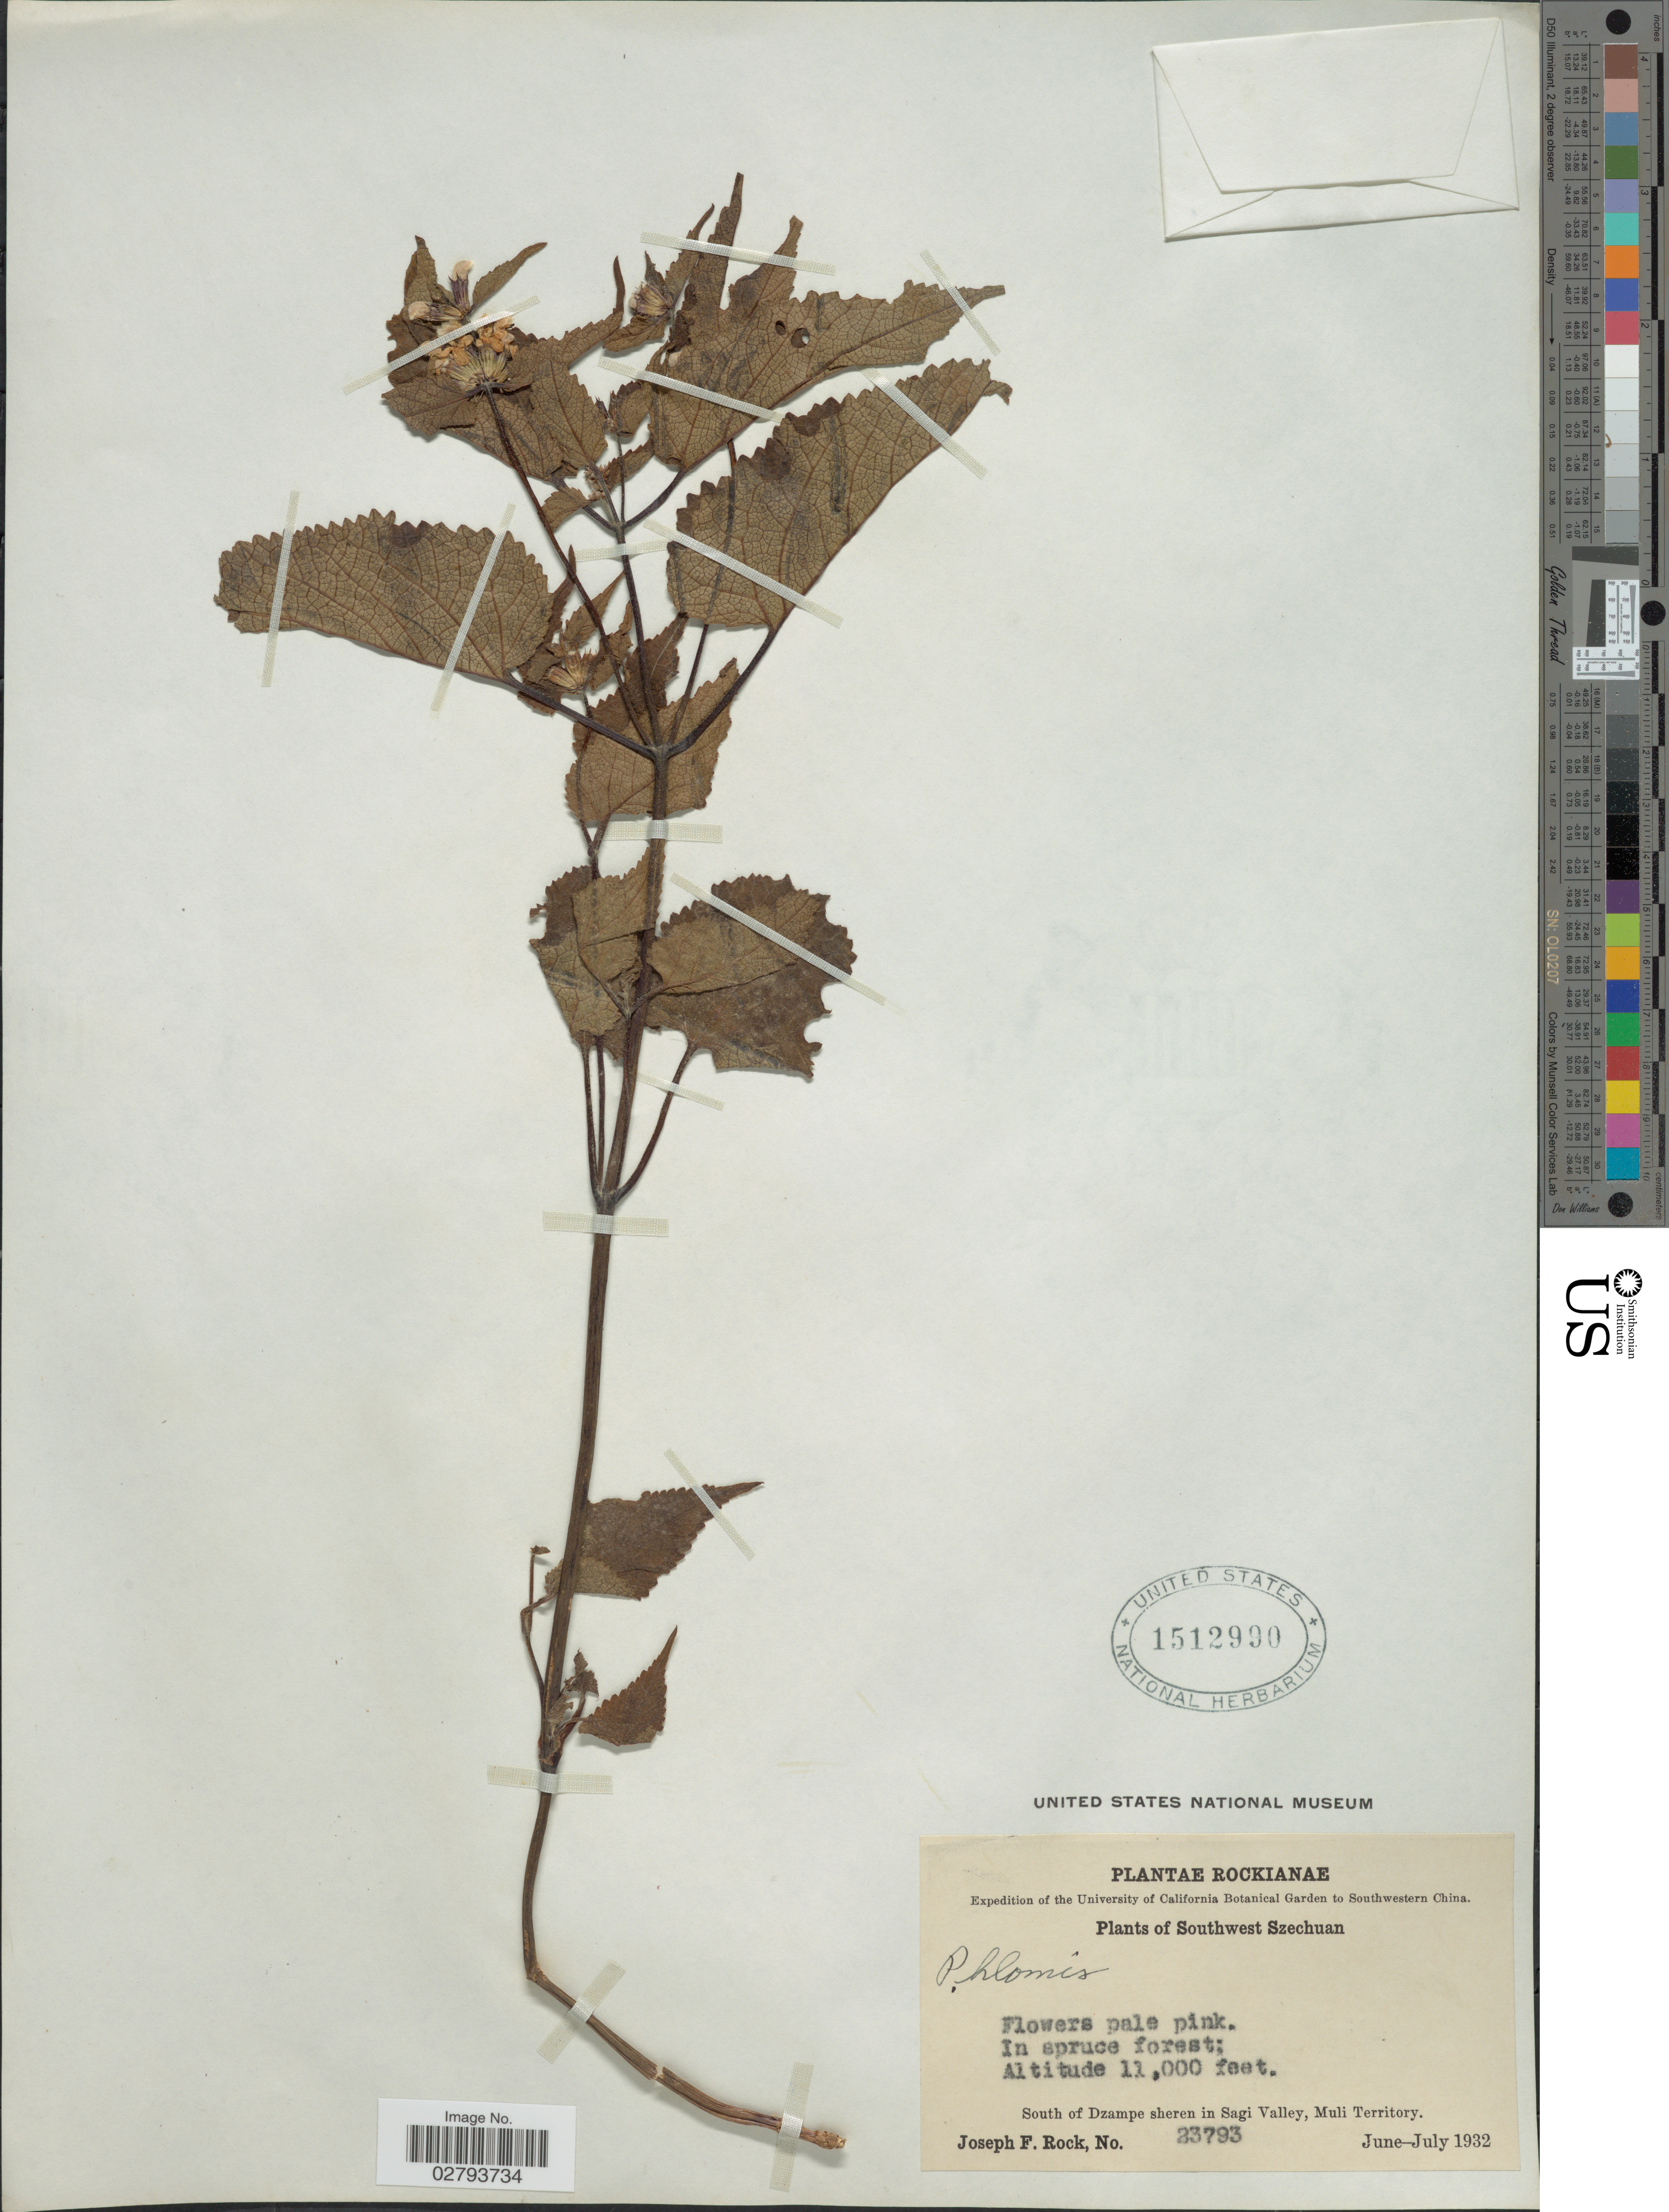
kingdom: Plantae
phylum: Tracheophyta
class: Magnoliopsida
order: Lamiales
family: Lamiaceae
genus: Phlomis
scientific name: Phlomis sp.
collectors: J. F. Rock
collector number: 23793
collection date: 1932-06/1932-07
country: China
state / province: Sichuan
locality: Rockianae. Southwestern China, Southwest Szechuan, South of Dzampe sheren in Sagi Valley, Muli Territory.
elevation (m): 3353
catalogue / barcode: US 1512990